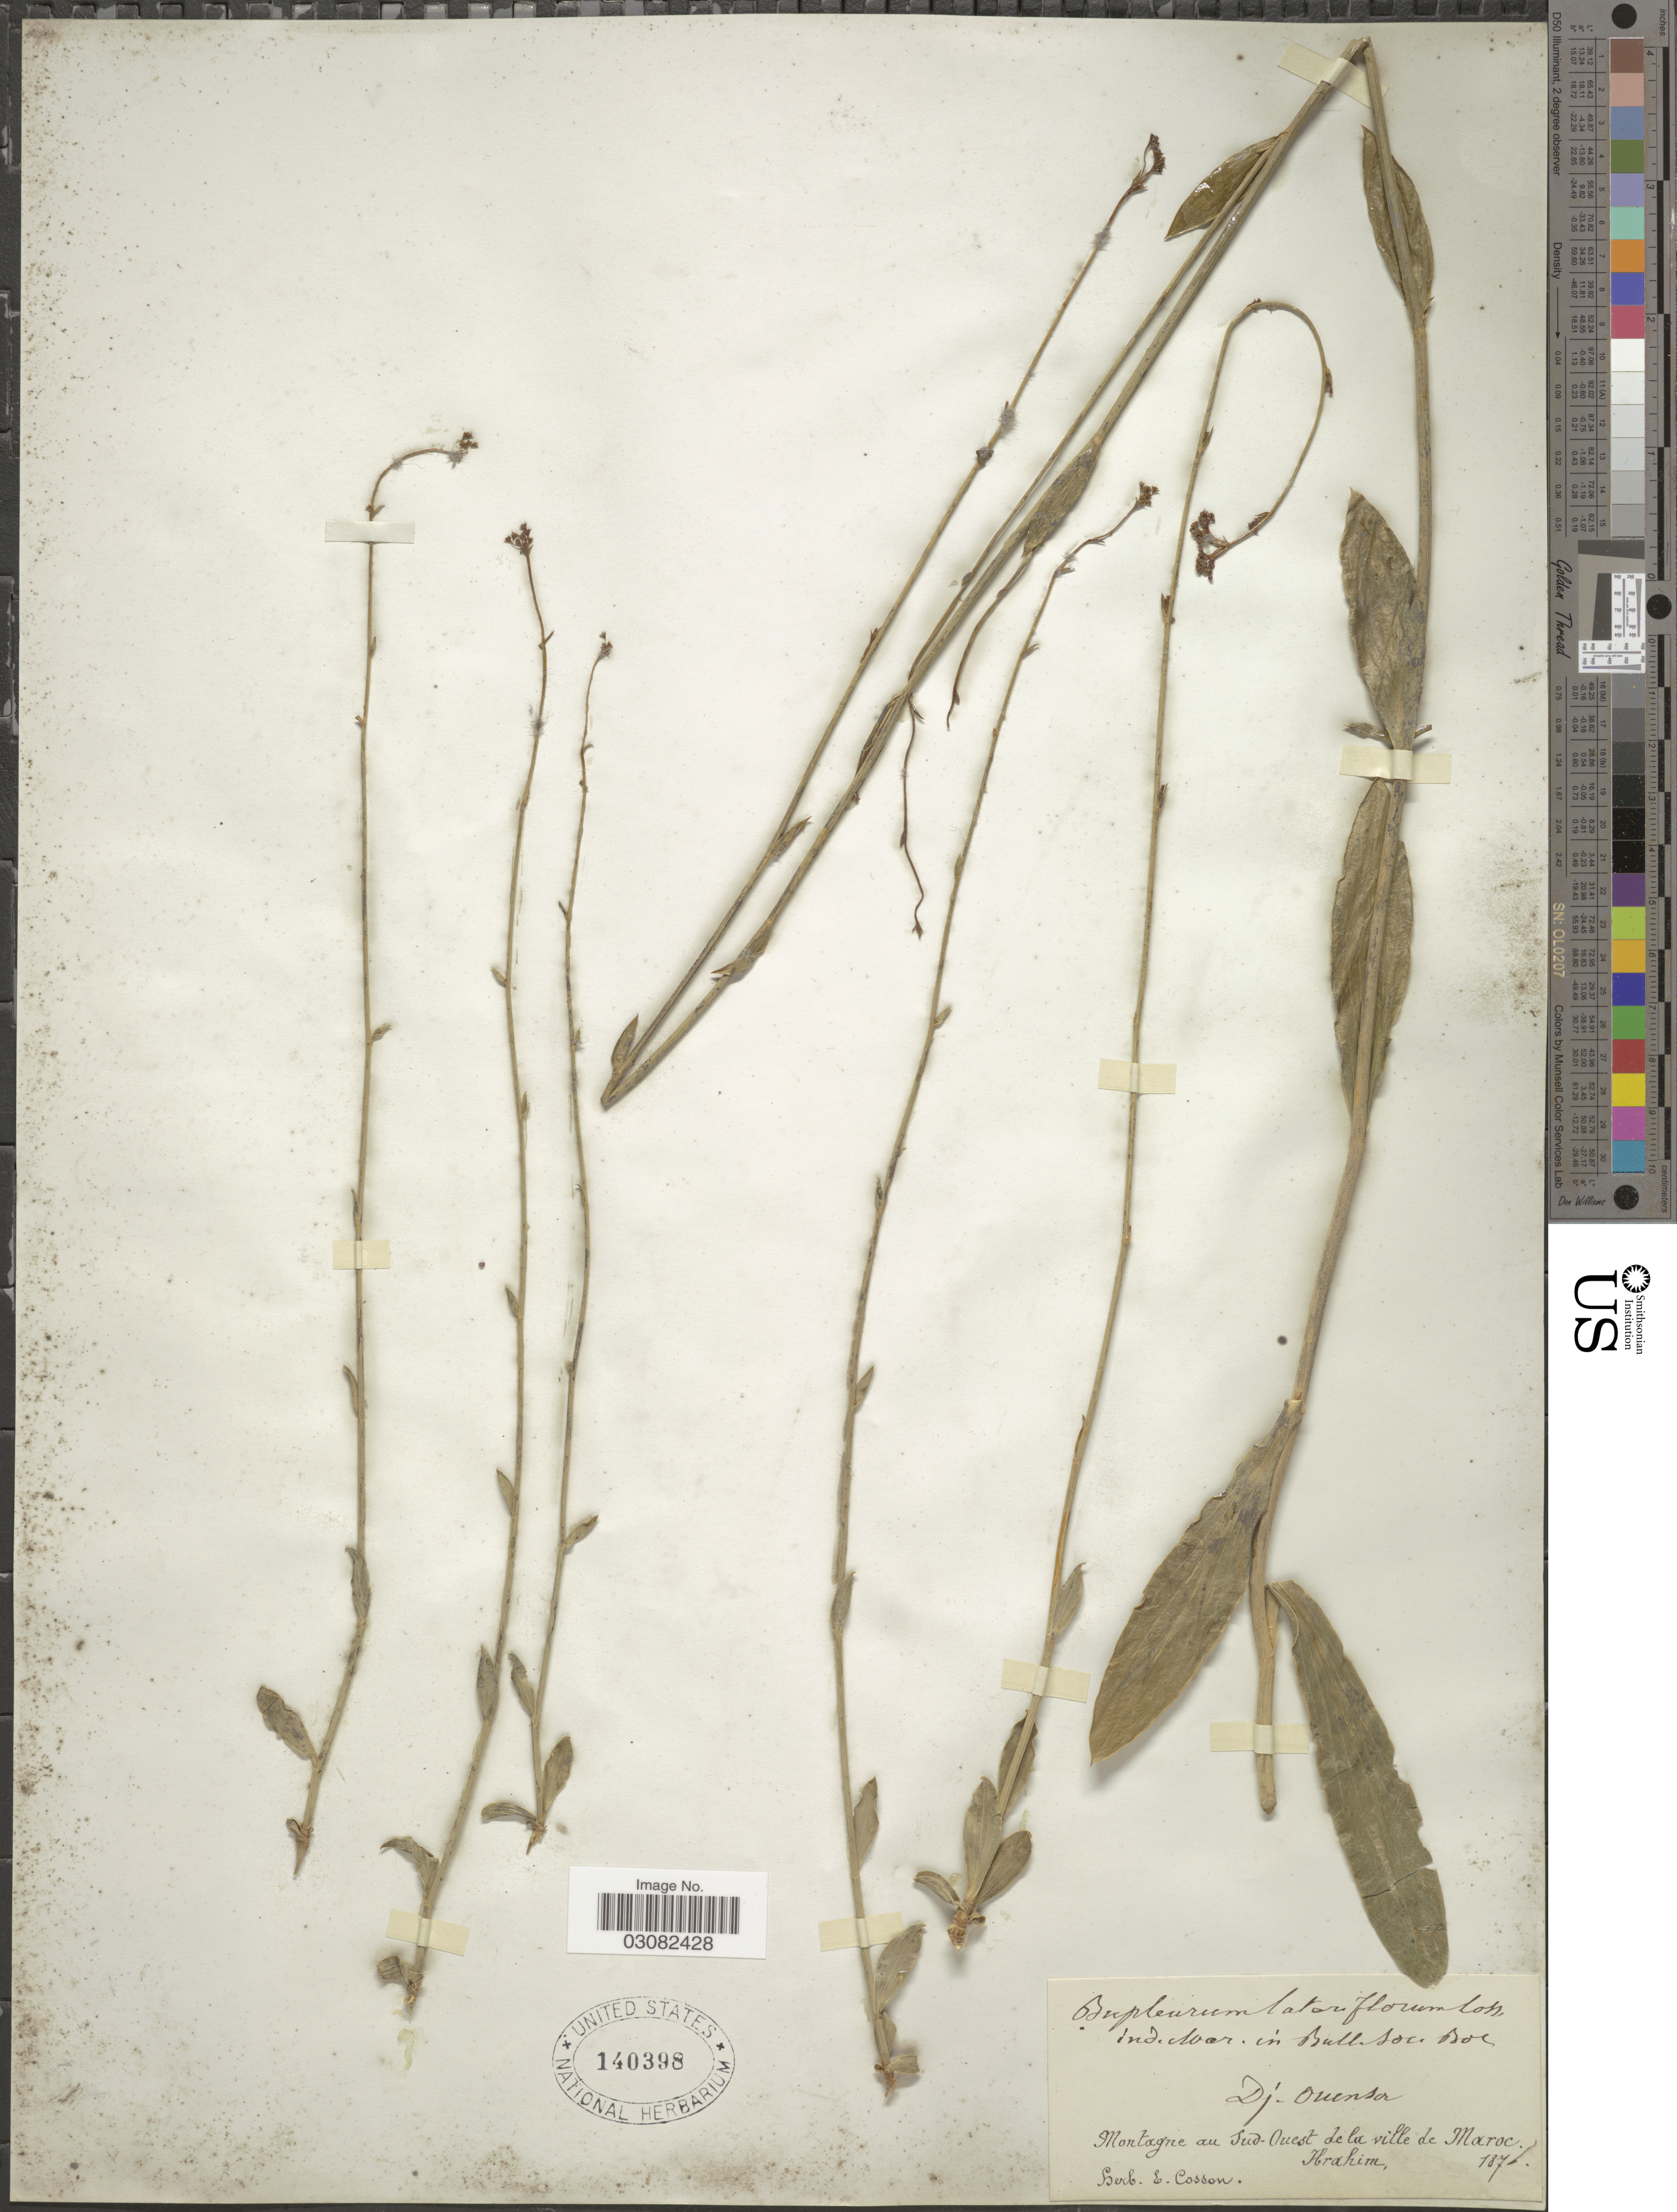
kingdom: Plantae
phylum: Tracheophyta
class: Magnoliopsida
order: Apiales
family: Apiaceae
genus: Bupleurum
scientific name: Bupleurum lateriflorum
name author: Coss.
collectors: -. Ibrahim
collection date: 1876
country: Morocco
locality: Montagne au Sud-Ouest de la ville de Maroc.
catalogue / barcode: US 140398